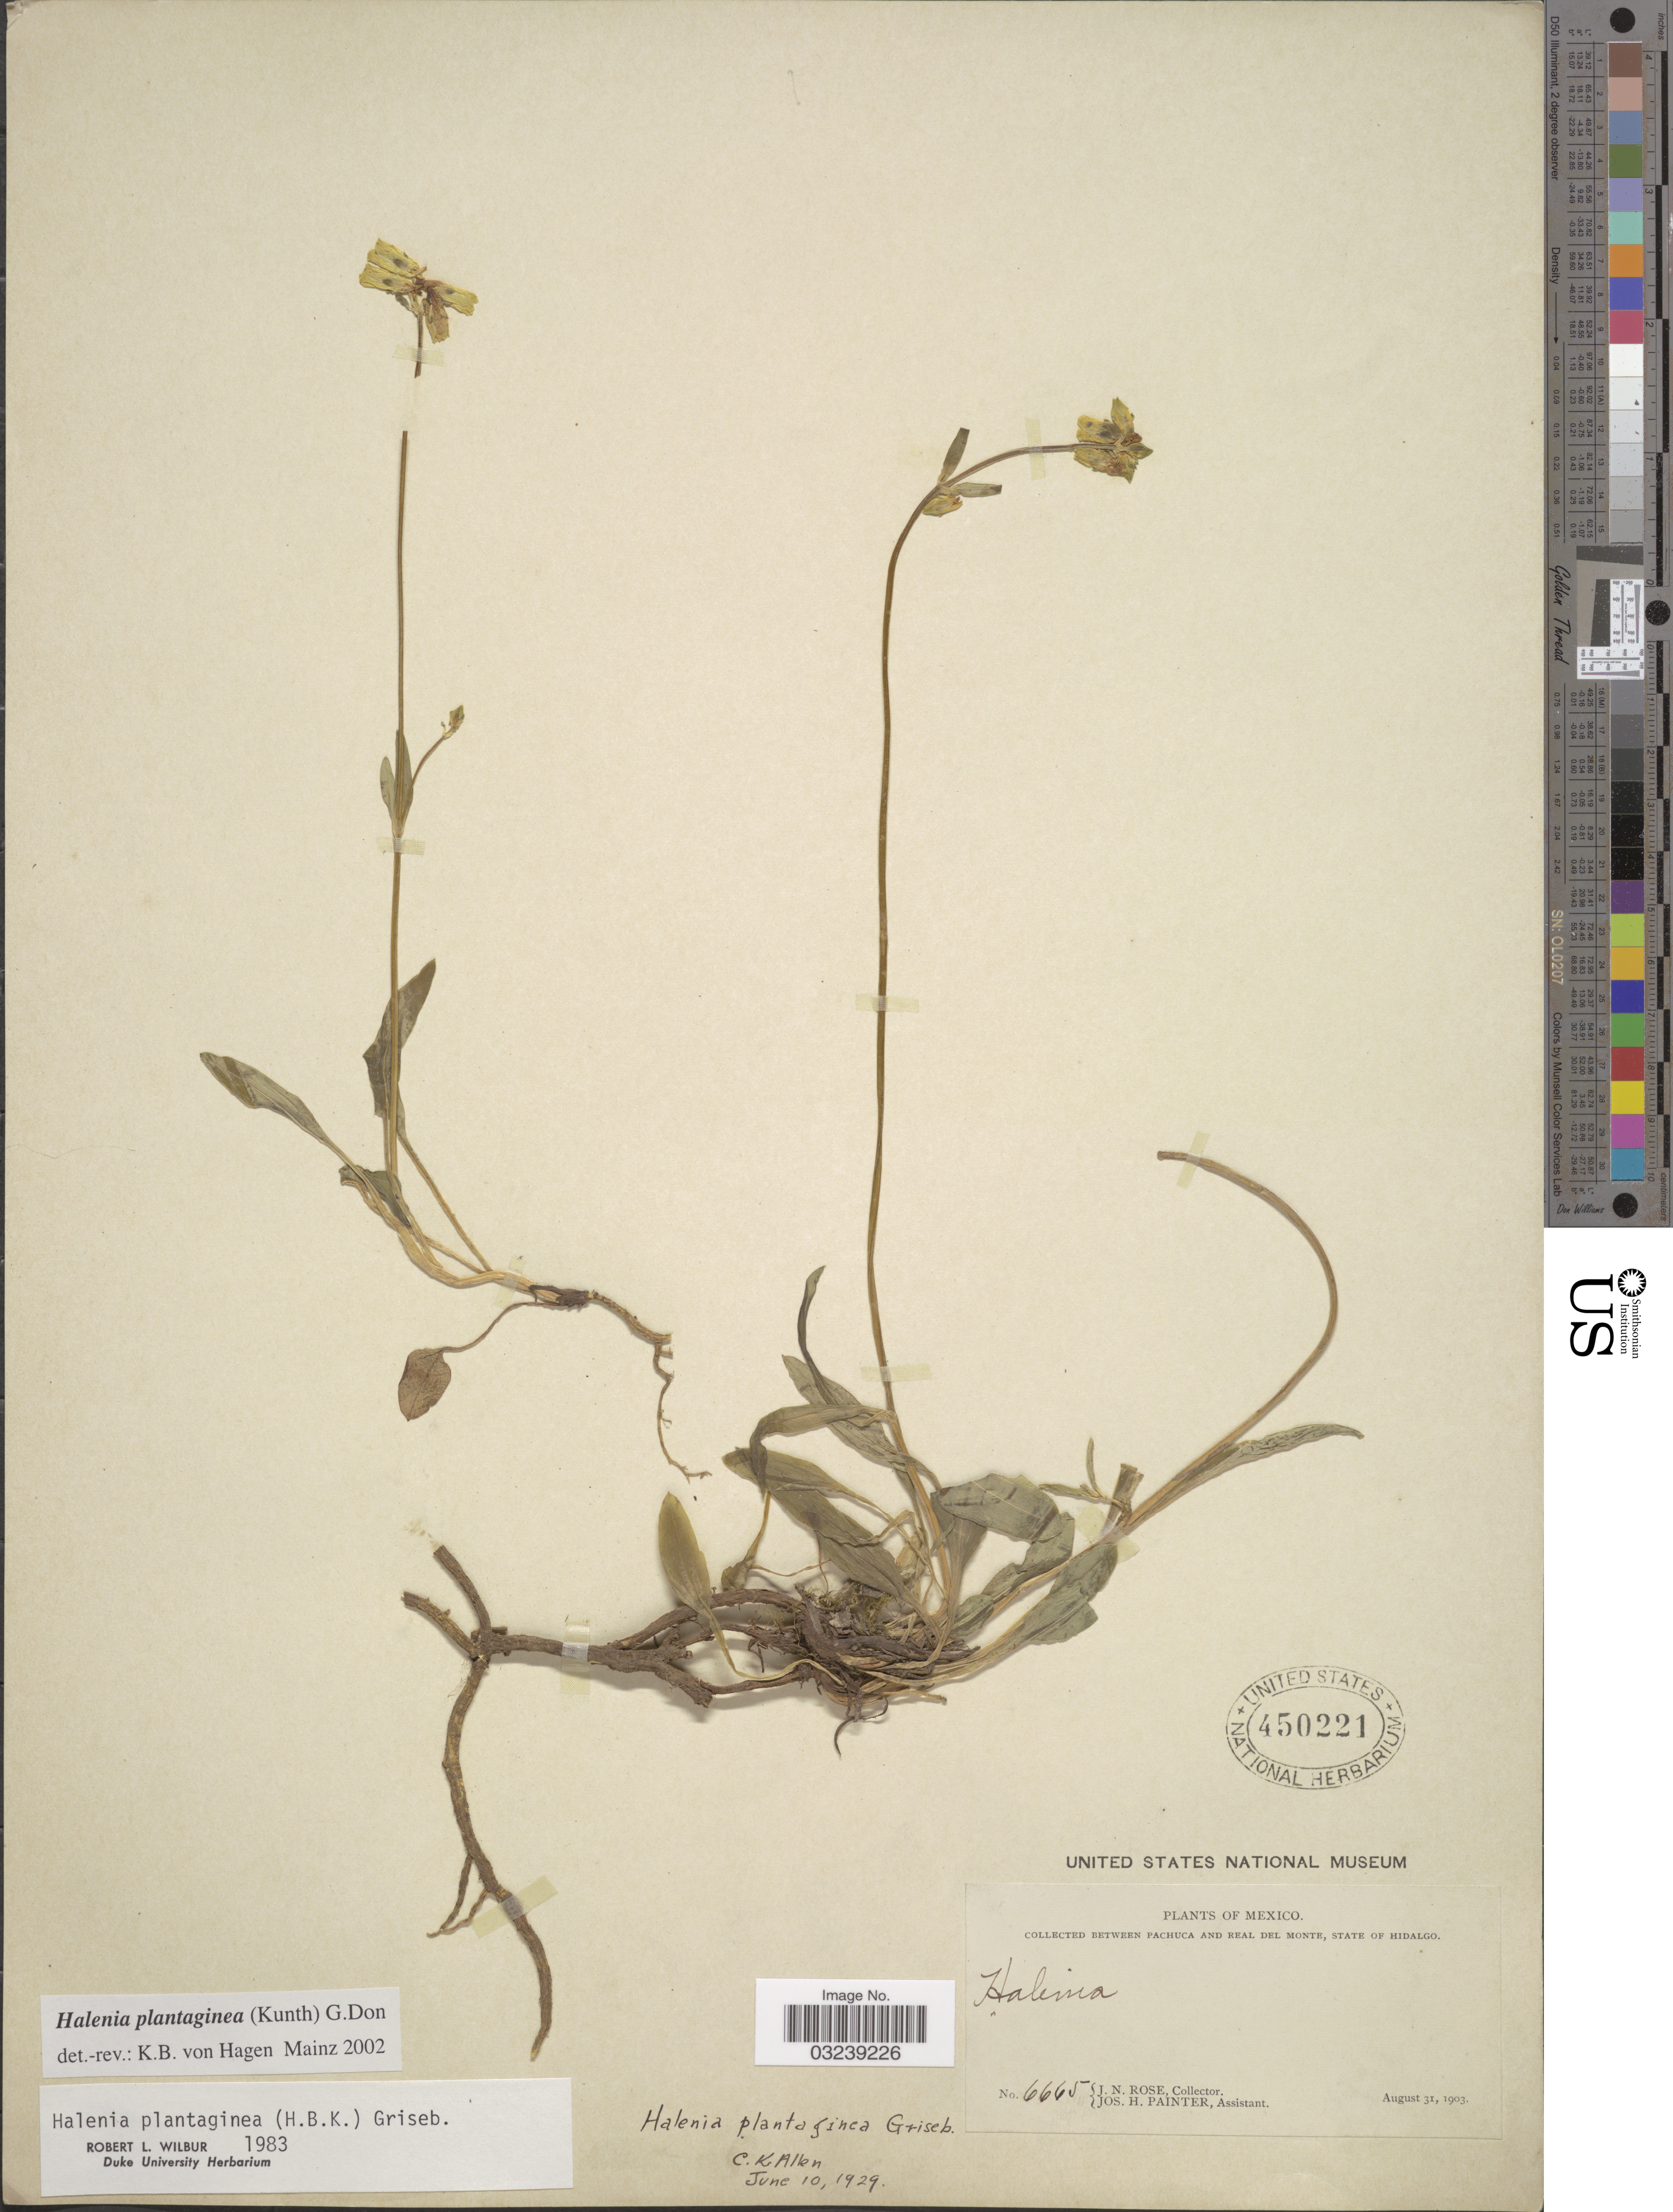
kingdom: Plantae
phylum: Tracheophyta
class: Magnoliopsida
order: Gentianales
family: Gentianaceae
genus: Halenia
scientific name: Halenia plantaginea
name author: (Kunth) G. Don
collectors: J. N. Rose & J. H. Painter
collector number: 6665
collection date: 1903-08-31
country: Mexico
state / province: Hidalgo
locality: Collected between Pachuca and Real del Monte.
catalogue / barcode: US 450221